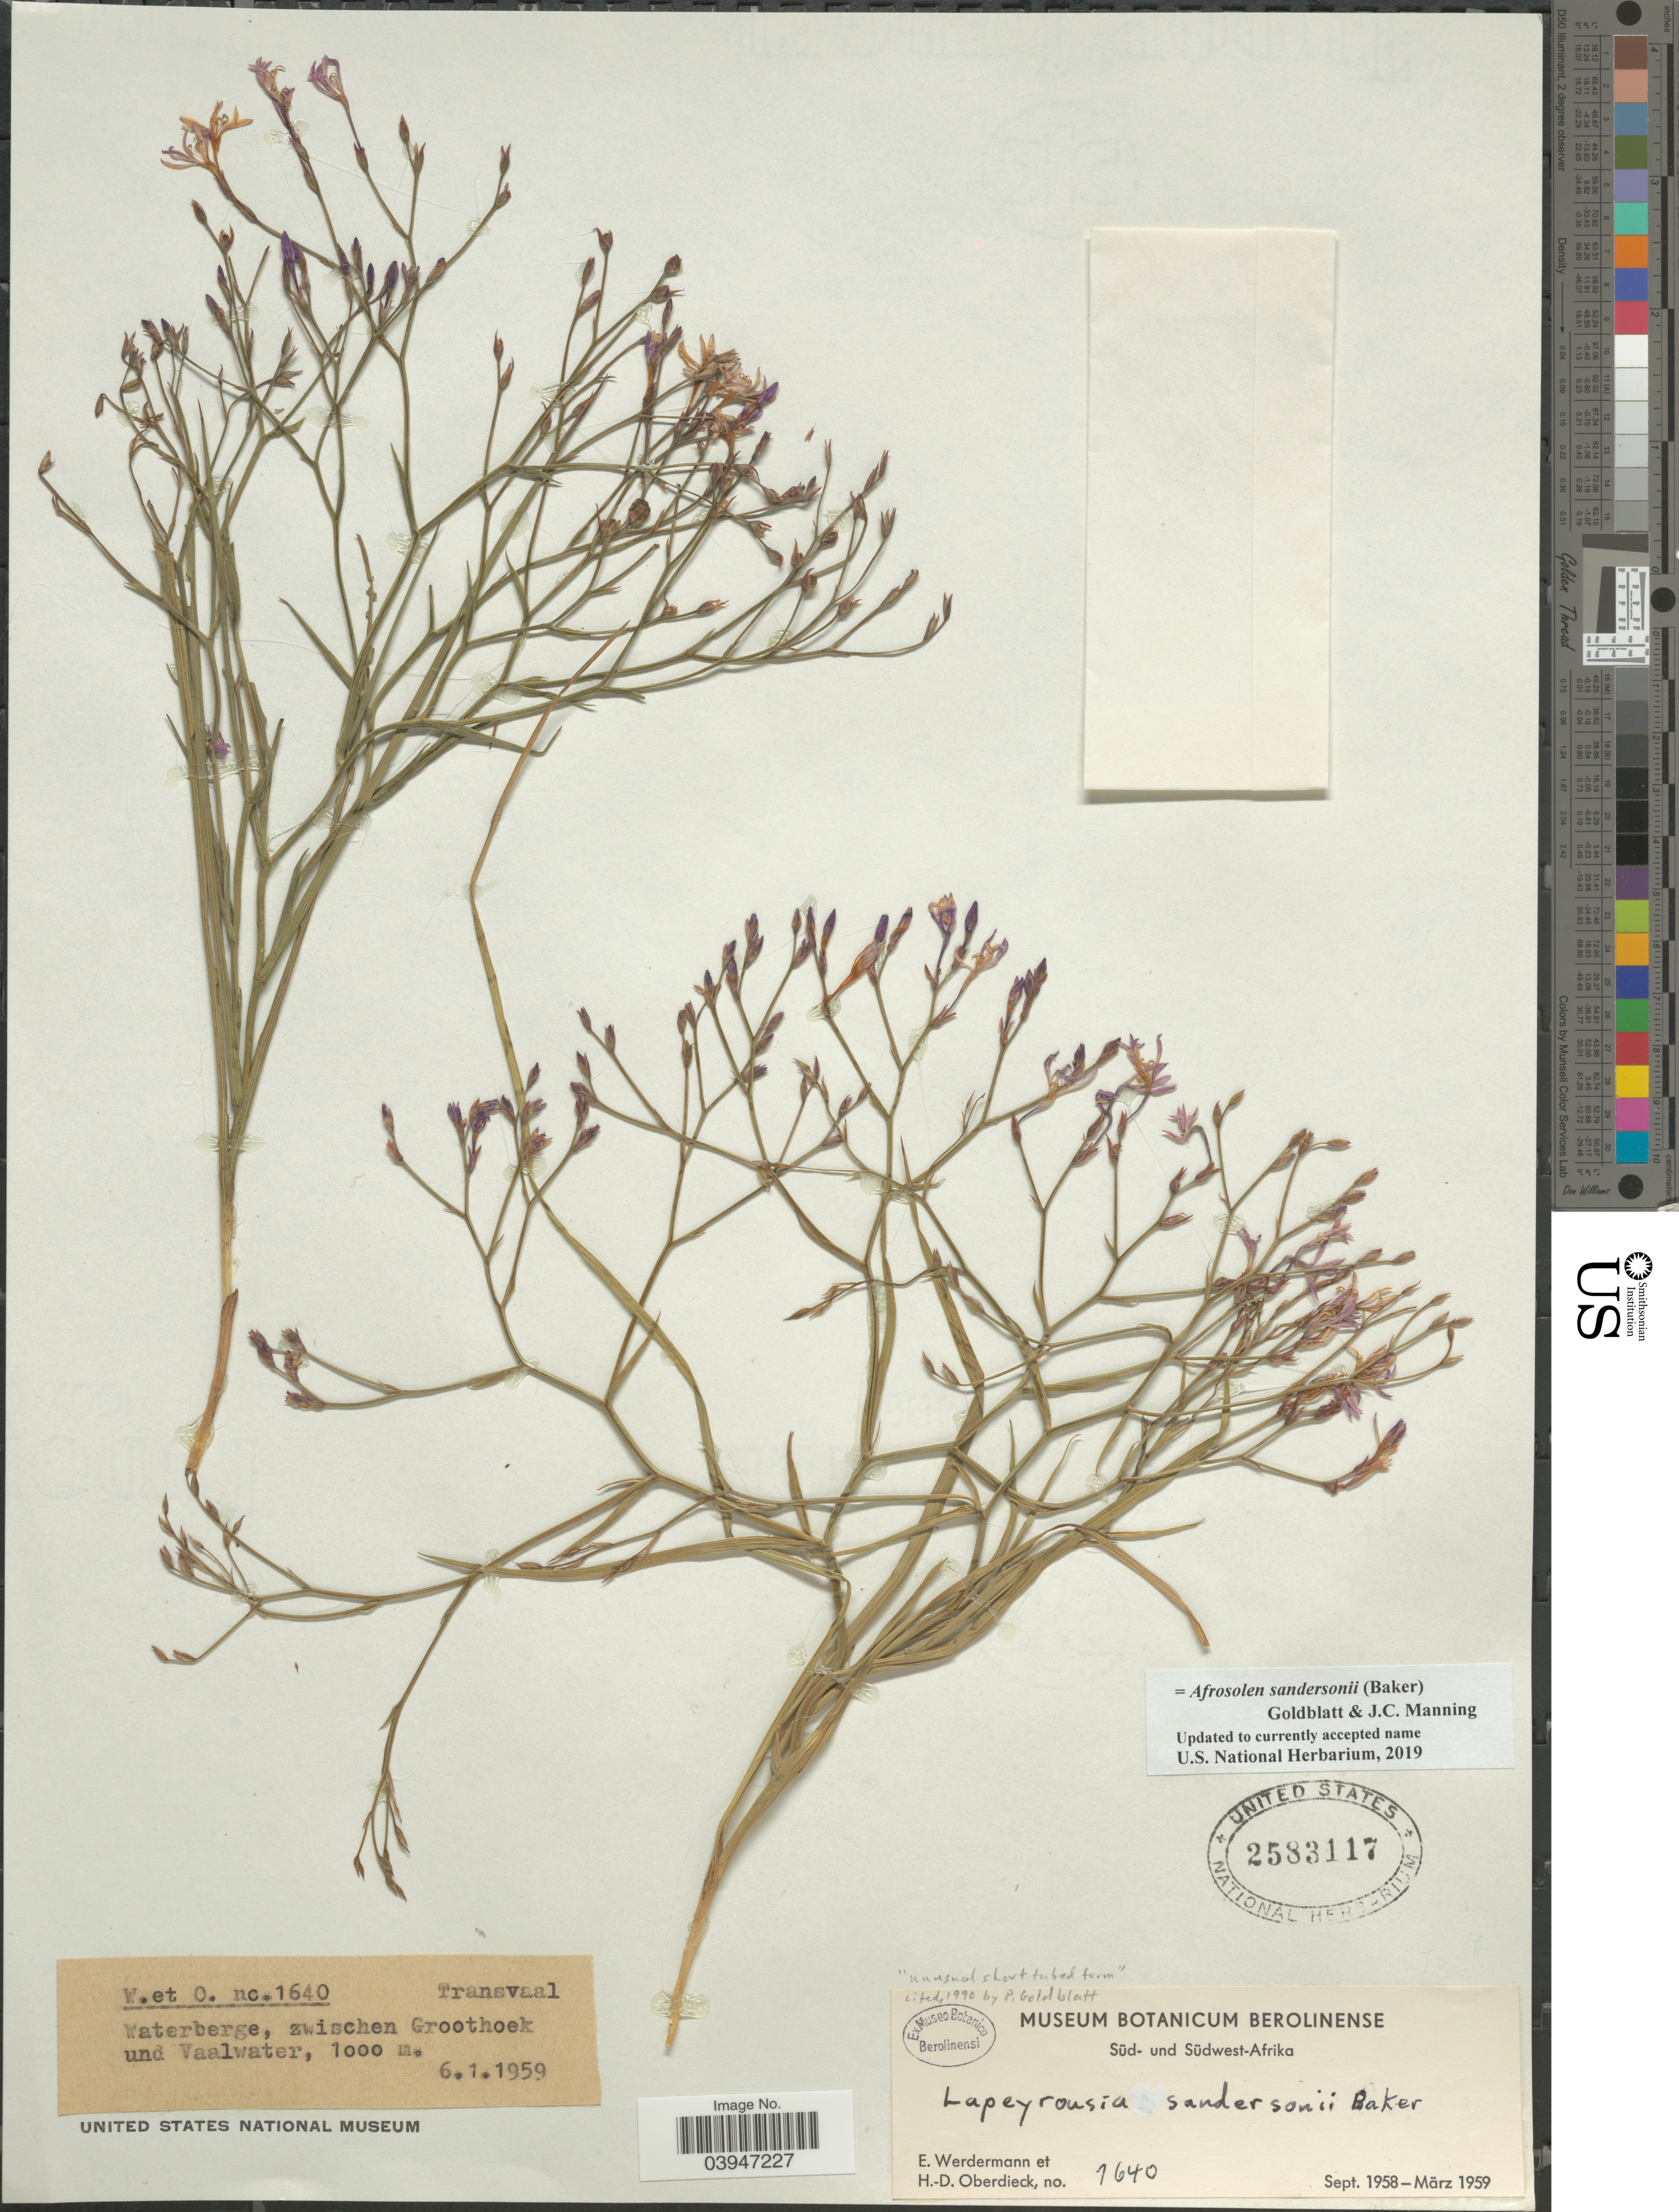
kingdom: Plantae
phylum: Tracheophyta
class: Liliopsida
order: Asparagales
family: Iridaceae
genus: Afrosolen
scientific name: Afrosolen sandersonii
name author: (Baker) Goldblatt & J.C. Manning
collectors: E. Werdermann & H. Oberdieck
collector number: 1640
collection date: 1959-01-06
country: South Africa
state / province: Limpopo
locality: Transvaal. Waterbergem zwischen Groothoek und Vaalwater.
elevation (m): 1000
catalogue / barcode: US 2583117